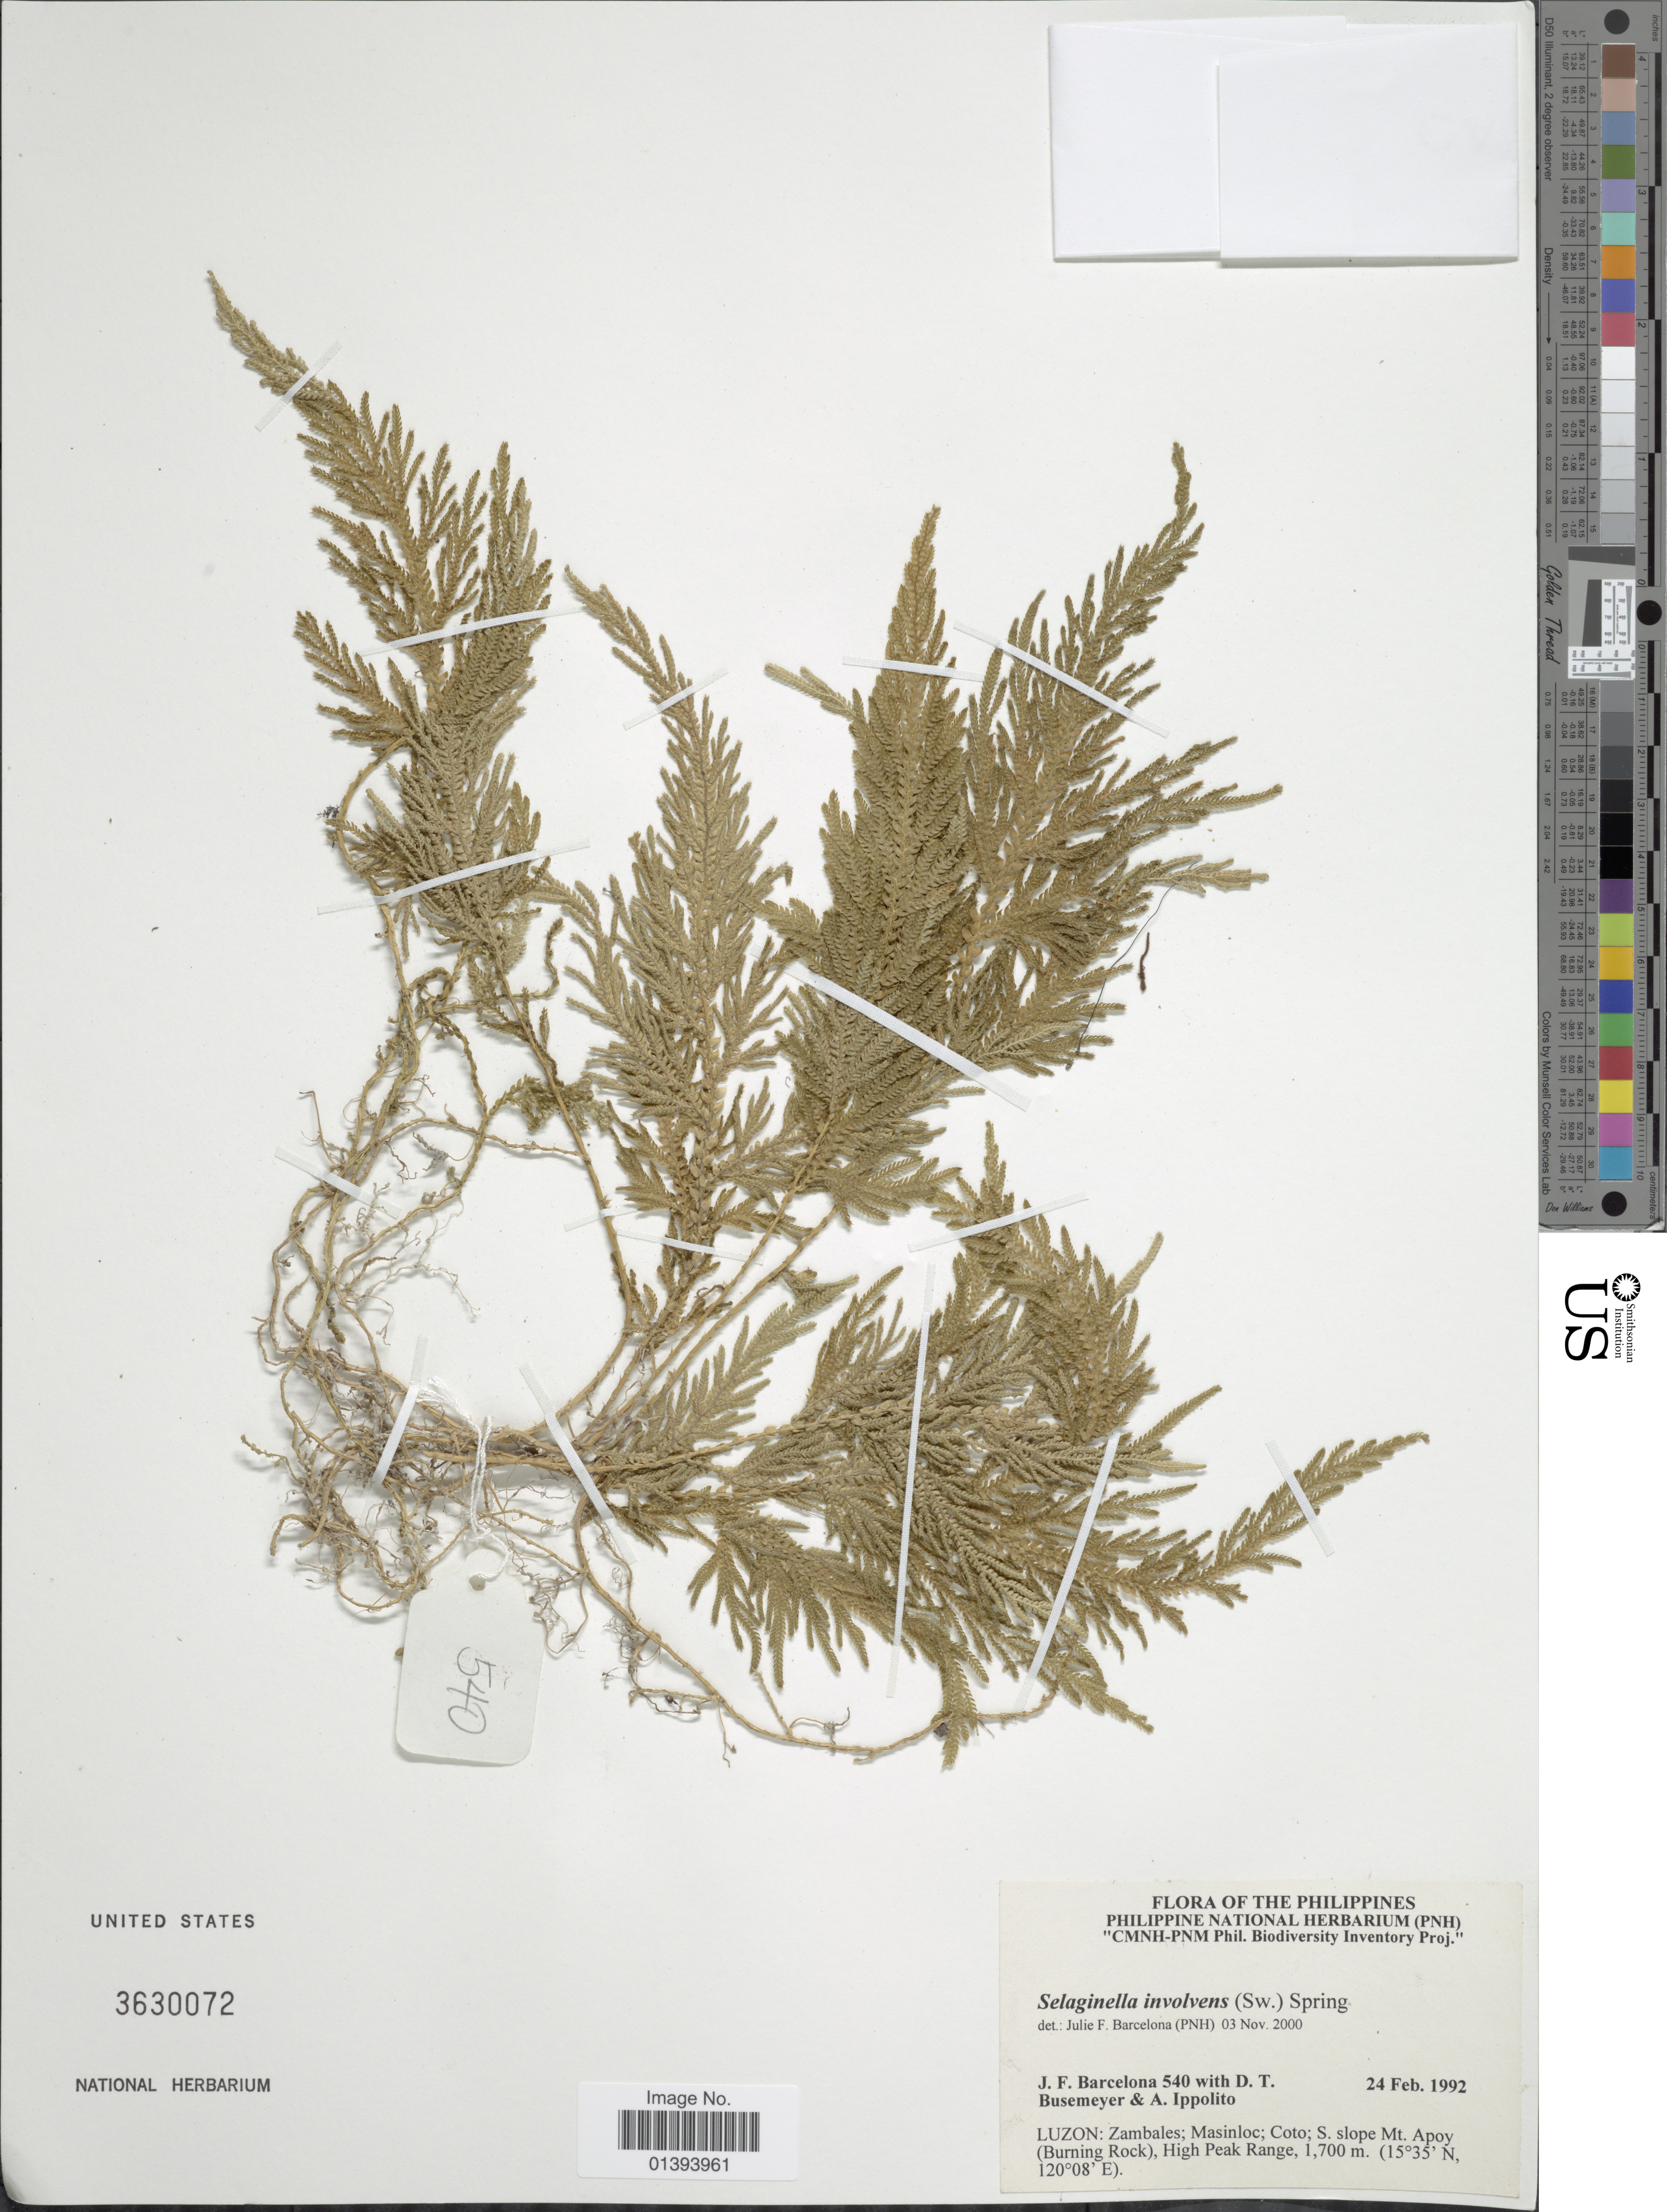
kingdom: Plantae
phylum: Tracheophyta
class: Lycopodiopsida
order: Selaginellales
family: Selaginellaceae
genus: Selaginella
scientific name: Selaginella involvens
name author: (Sw.) Spring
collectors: J. F. Barcelona, D. Busemeyer & A. Ippolito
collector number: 540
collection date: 1992-02-24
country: Philippines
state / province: Central Luzon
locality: Luzon: Zambales; Masinloc; Coto; S. slope Mt. Apoy (Burning Rock), High peak Range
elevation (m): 1700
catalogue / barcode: US 3630072